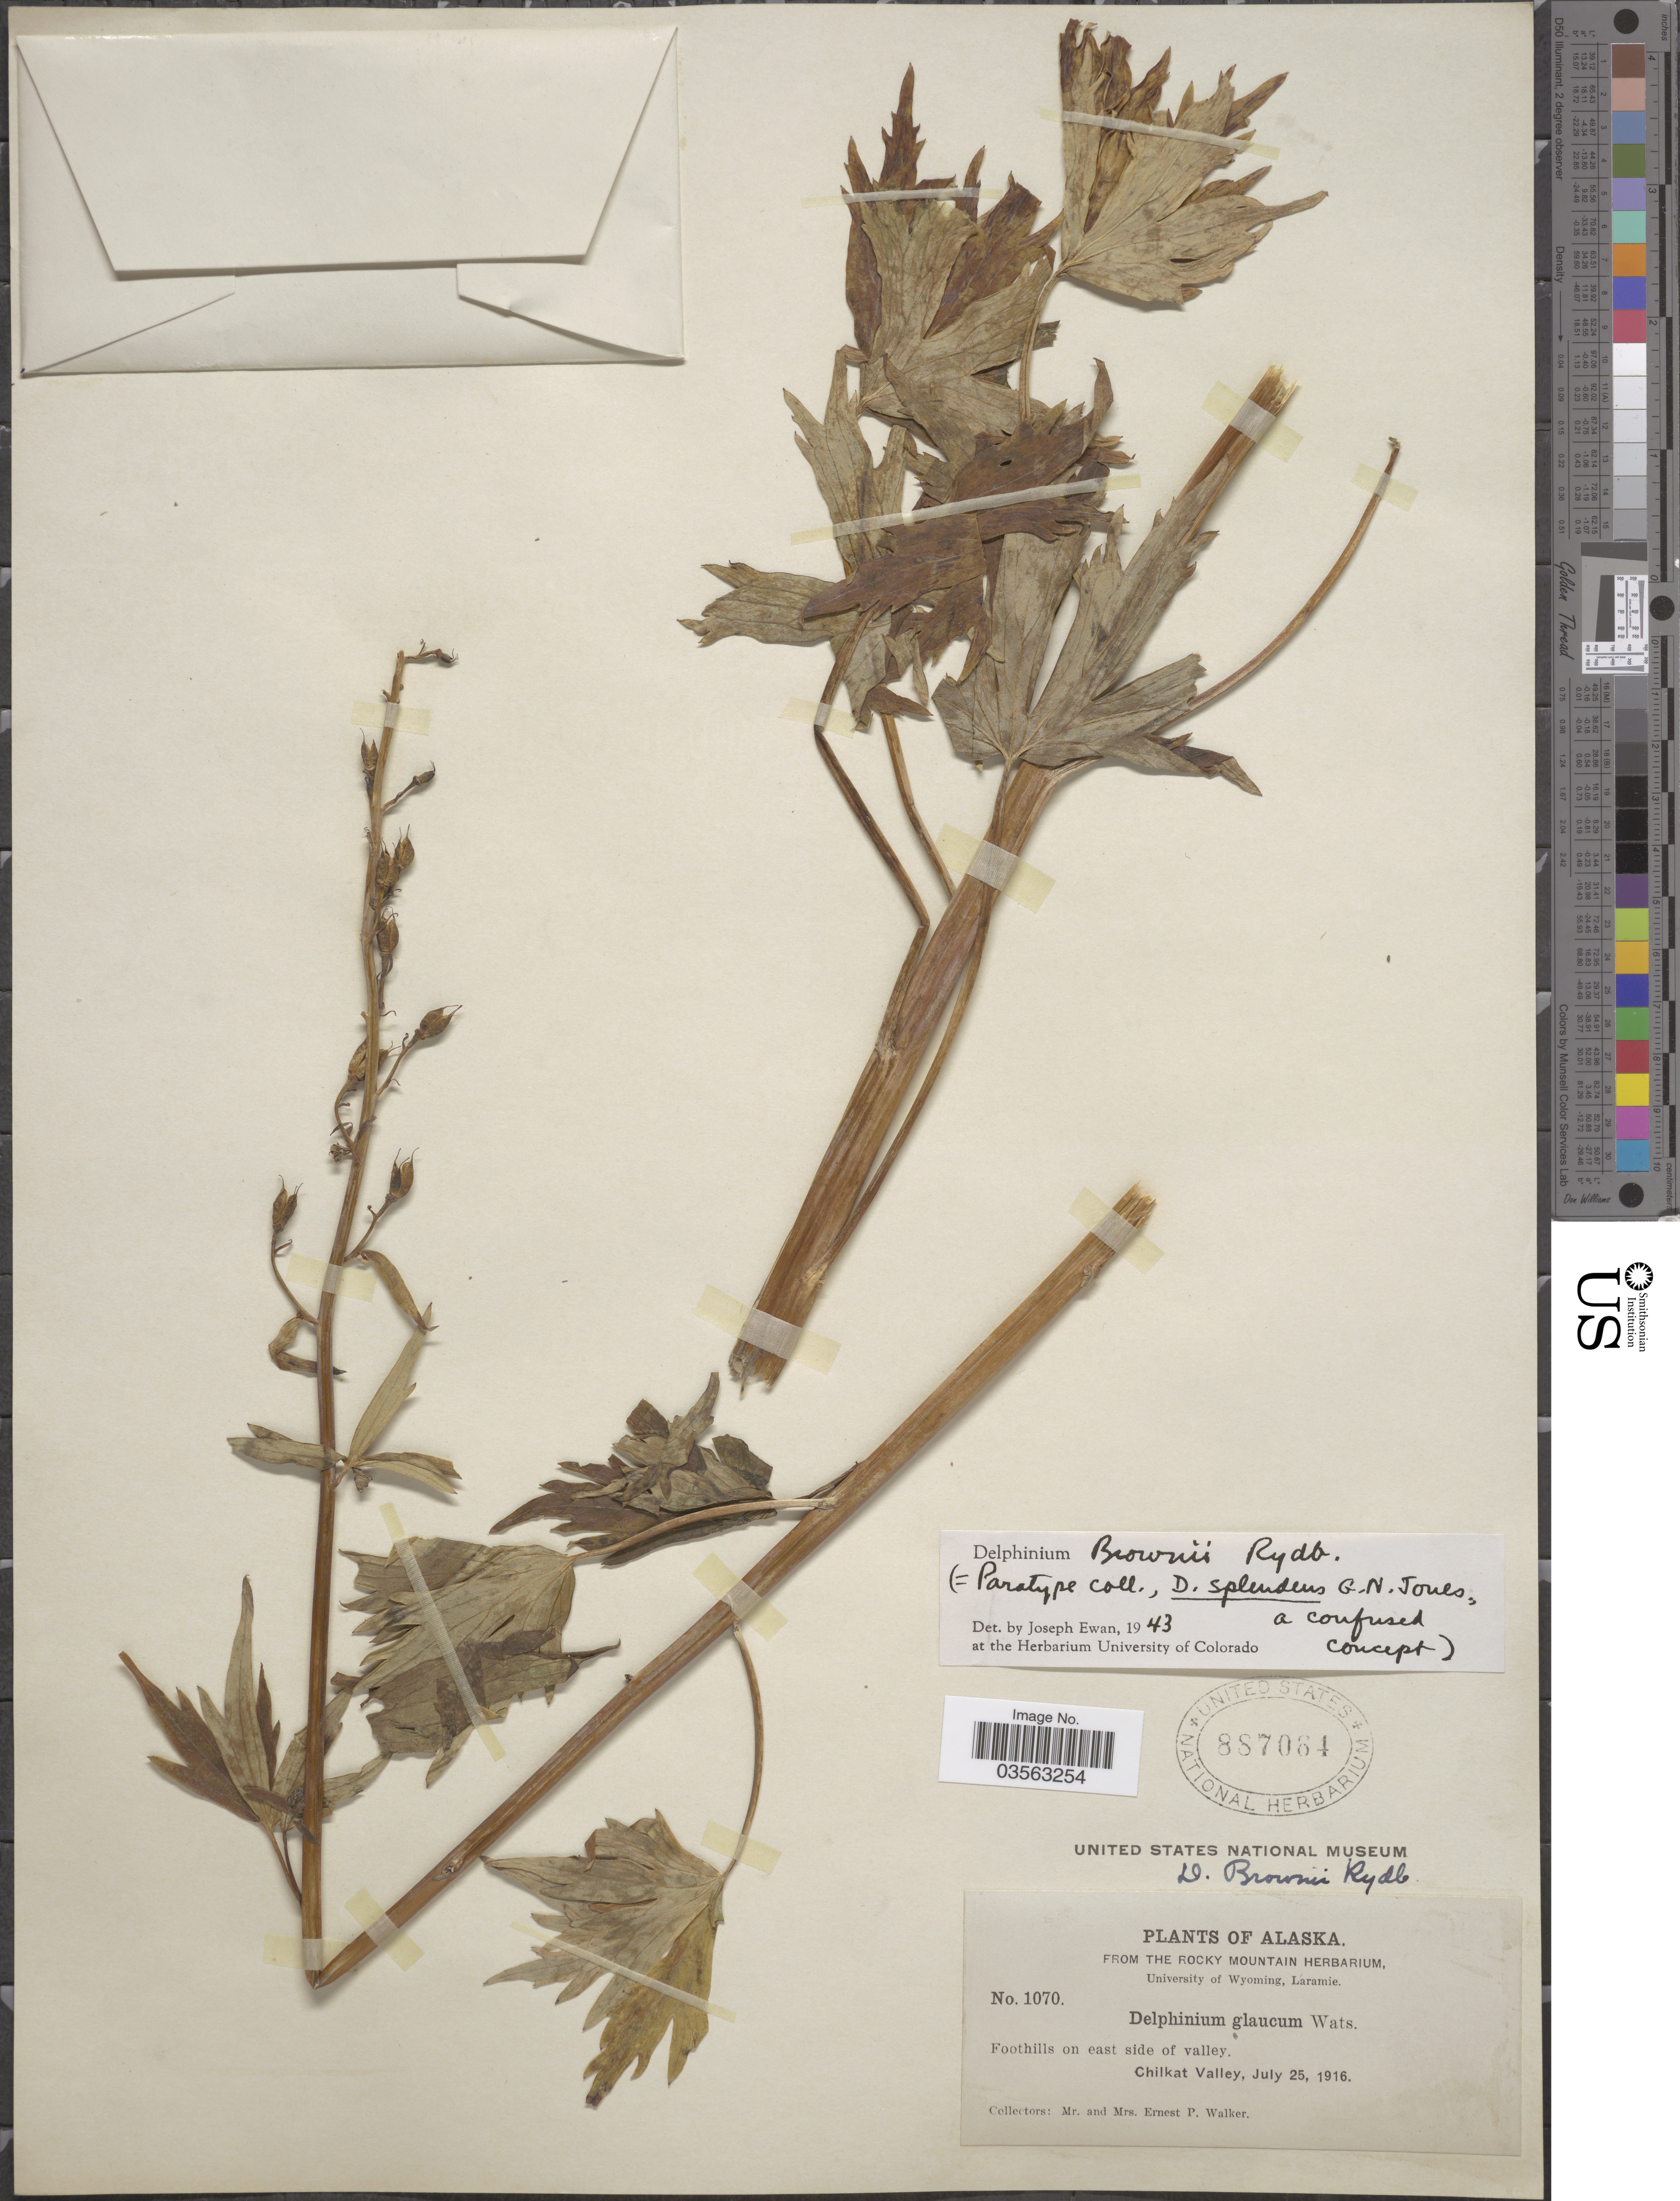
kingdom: Plantae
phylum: Tracheophyta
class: Magnoliopsida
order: Ranunculales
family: Ranunculaceae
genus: Delphinium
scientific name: Delphinium glaucum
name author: S. Watson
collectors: E. P. Walker & E. Walker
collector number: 1070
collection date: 1916-07-25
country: United States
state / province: Alaska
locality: Foothills on east side of valley. Chilkat Valley.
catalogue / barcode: US 887084